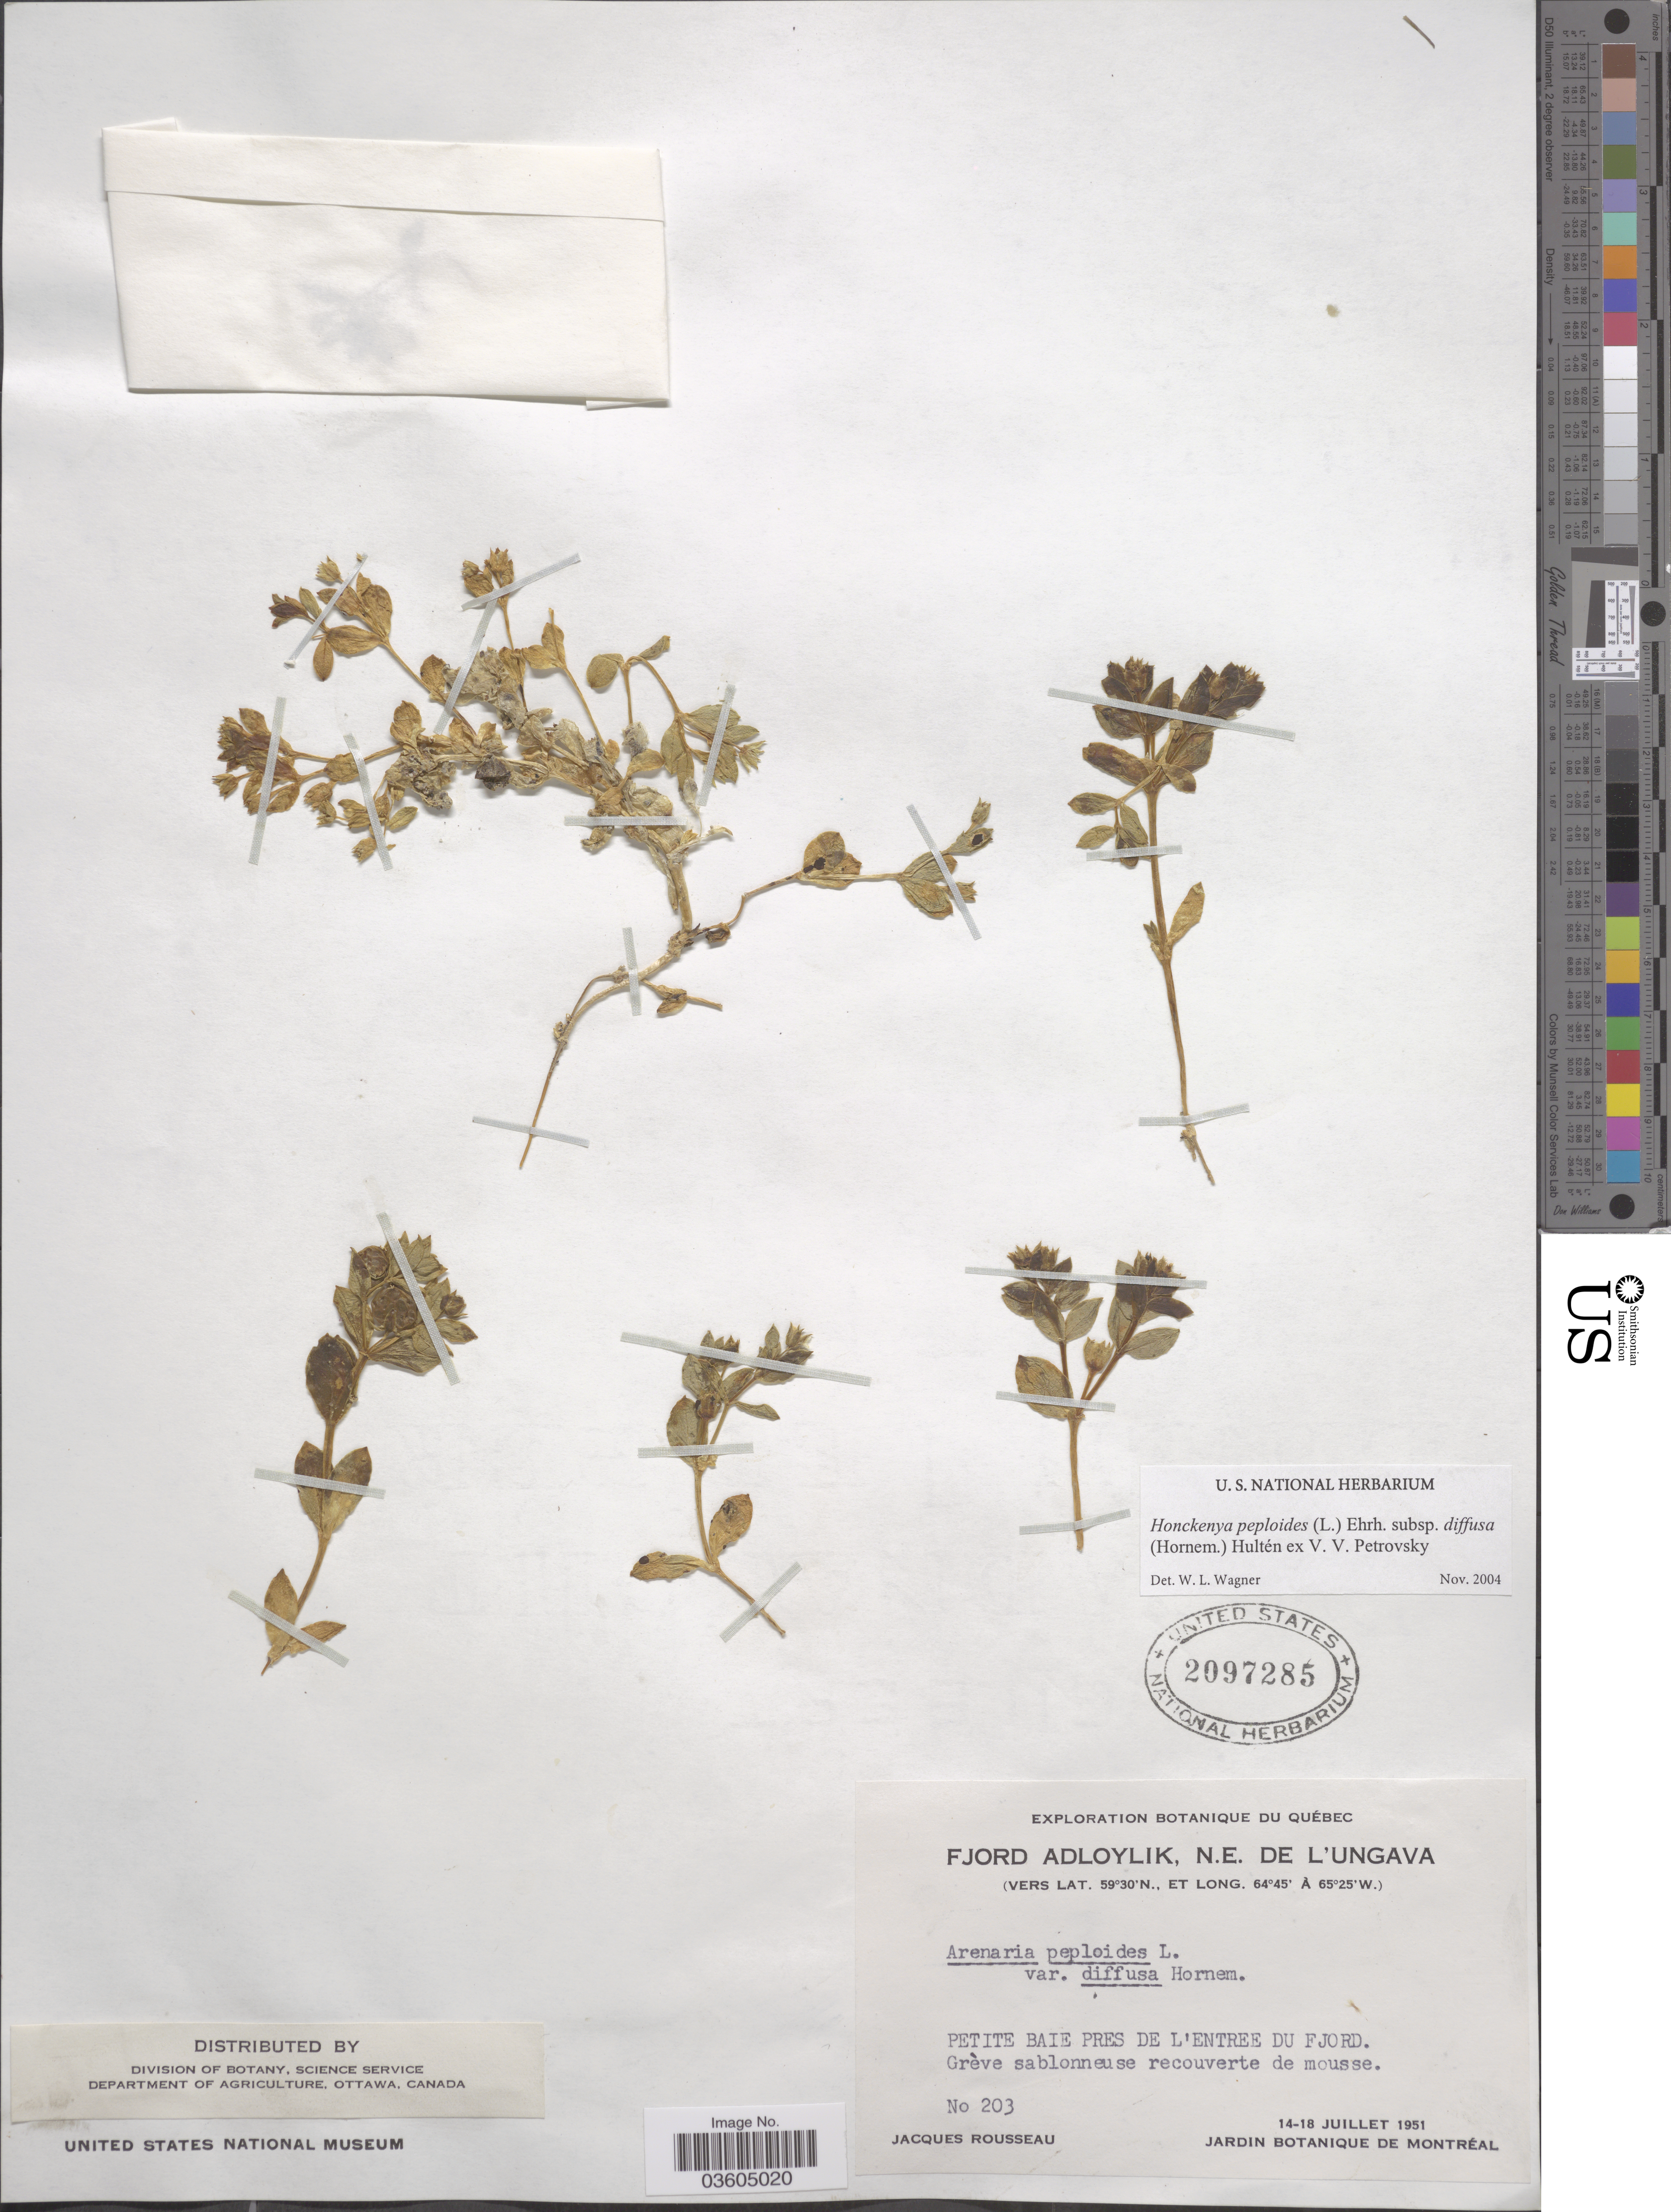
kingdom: Plantae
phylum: Tracheophyta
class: Magnoliopsida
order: Caryophyllales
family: Caryophyllaceae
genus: Honckenya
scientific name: Honckenya peploides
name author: (L.) Ehrh.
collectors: J. Rousseau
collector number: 203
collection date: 1951-07-14/1951-07-18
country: Canada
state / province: Quebec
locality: Fjord Adloylik, N.E. de L'Ungava. Petite Baie pres de l'entree du Fjord.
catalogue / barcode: US 2097285